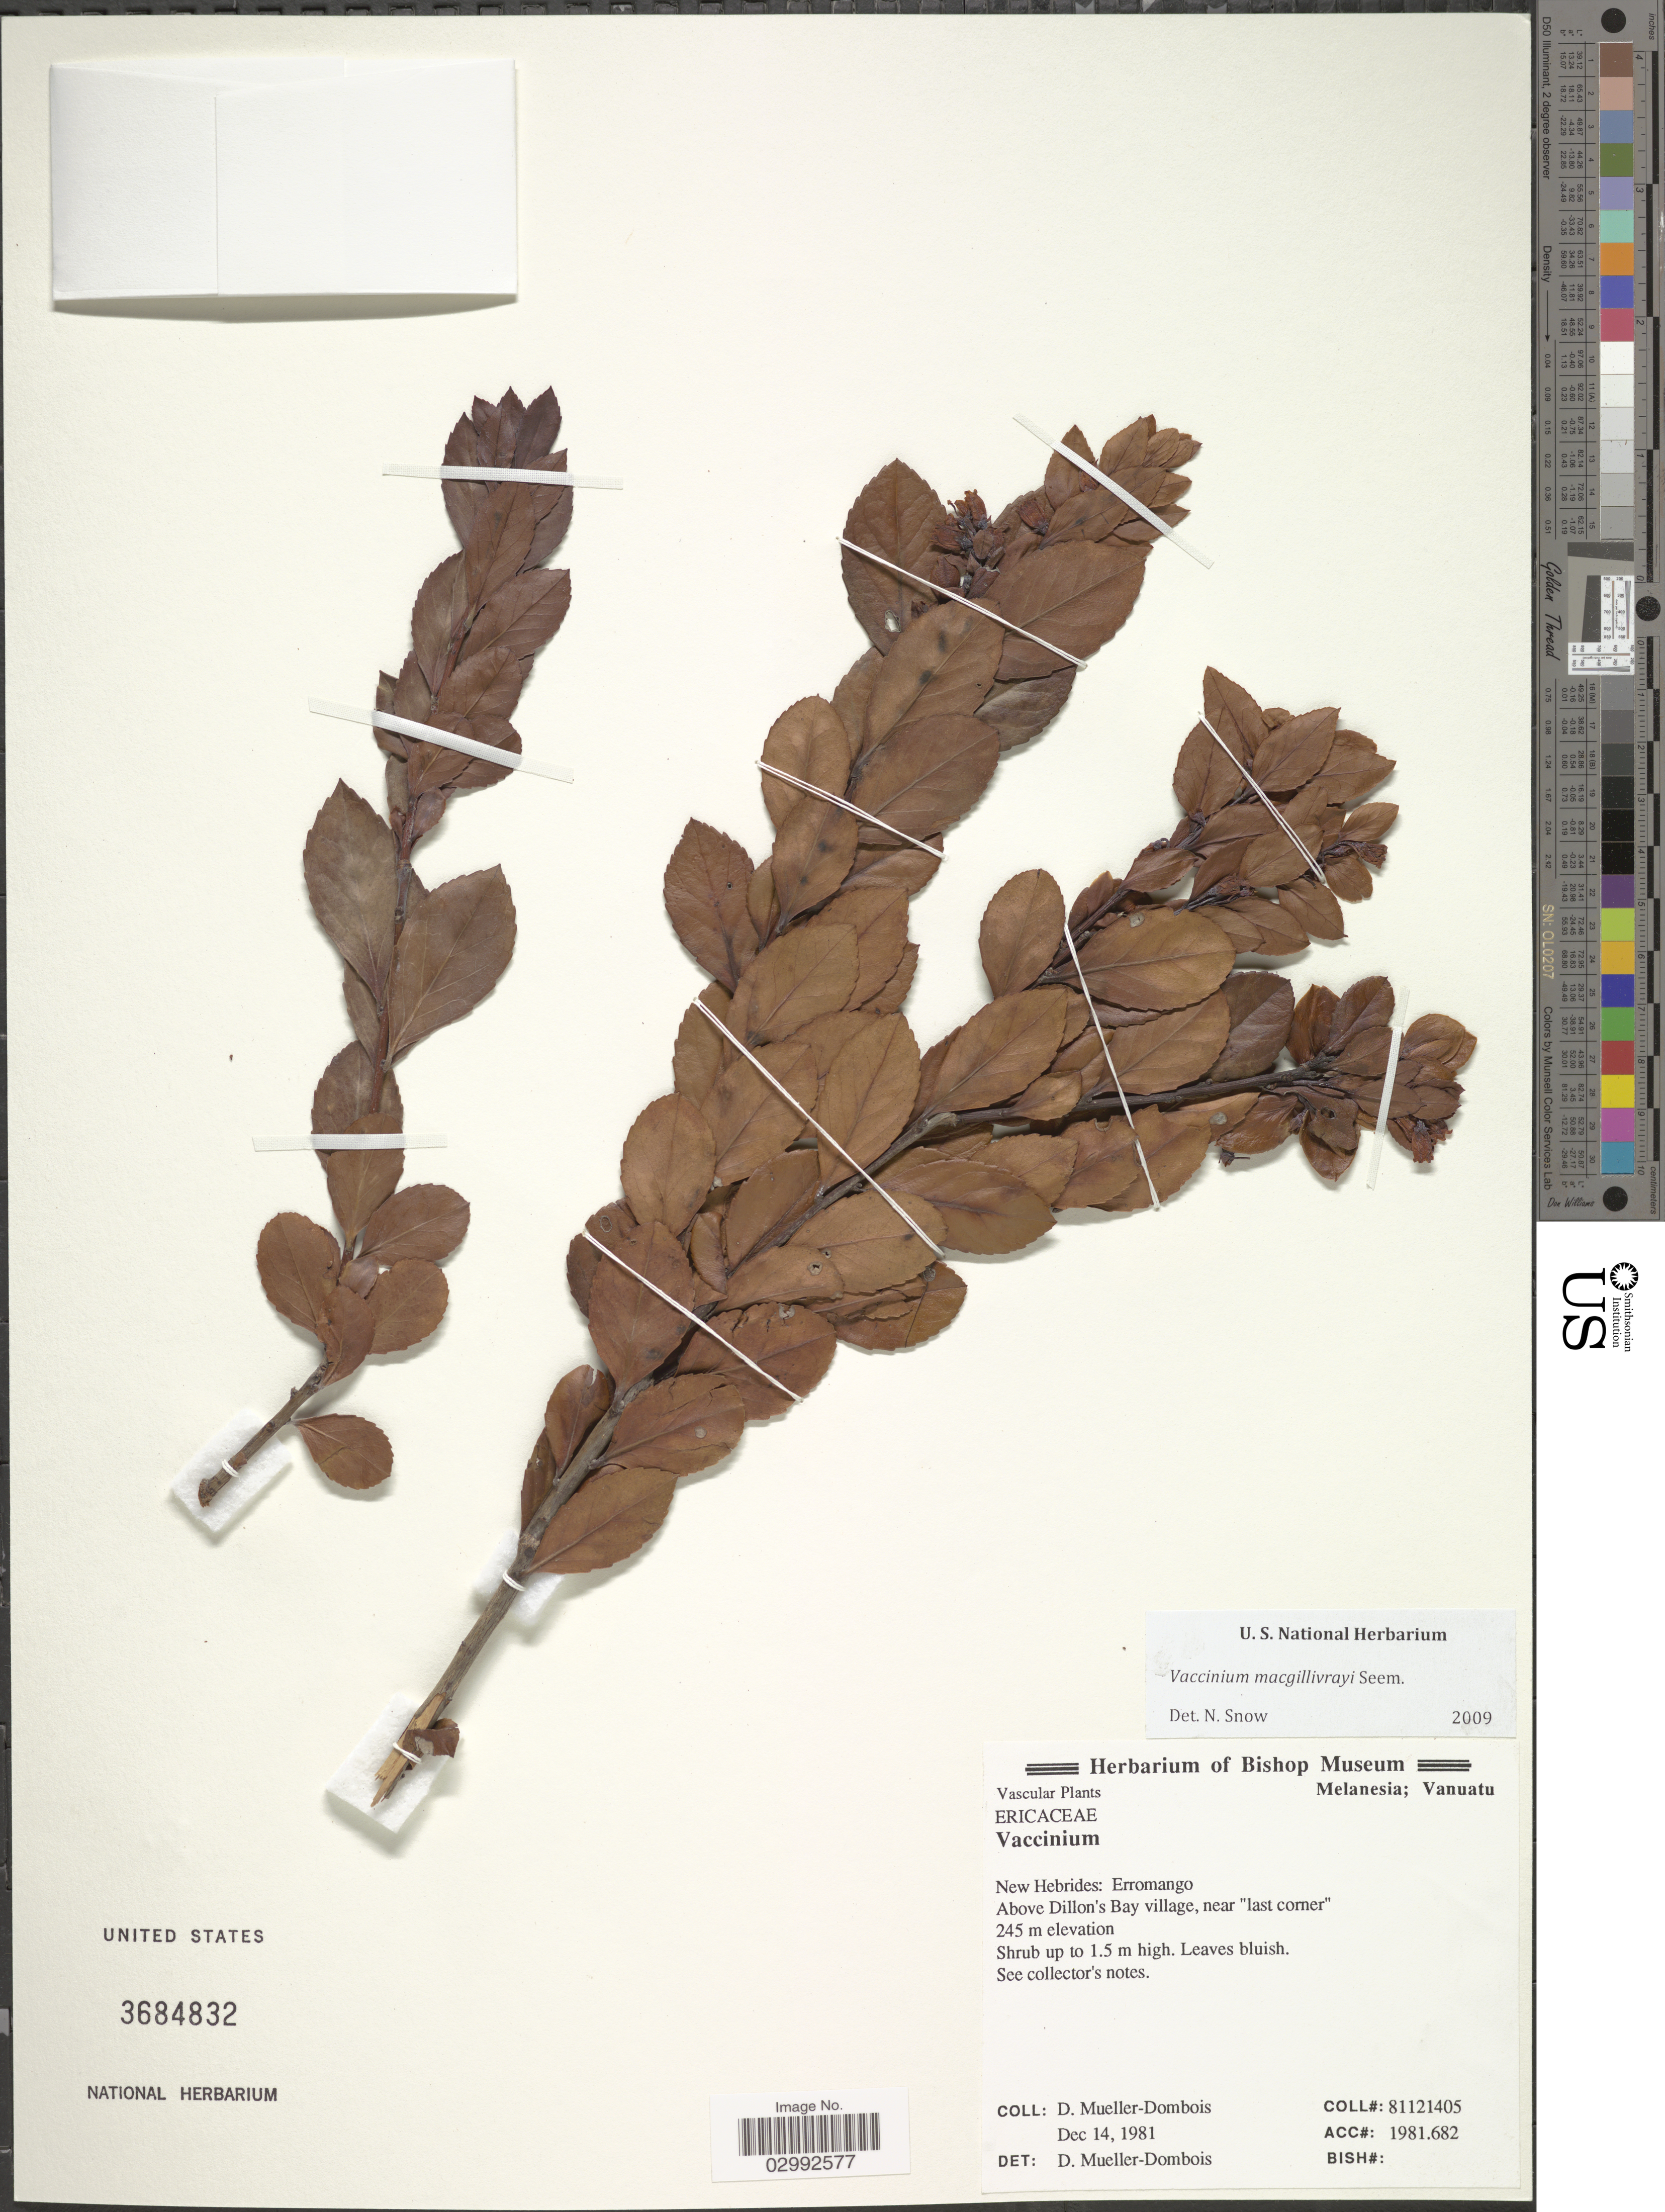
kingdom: Plantae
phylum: Tracheophyta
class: Magnoliopsida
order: Ericales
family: Ericaceae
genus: Vaccinium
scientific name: Vaccinium macgillivrayi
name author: Seem.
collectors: D. Mueller-Dombois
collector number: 81121405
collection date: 1981-12-14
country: Vanuatu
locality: Melanesia; Vanuatu, New Hebrides: Erromango, Above Dillon's Bay village, near "last corner".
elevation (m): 245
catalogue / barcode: US 3684832